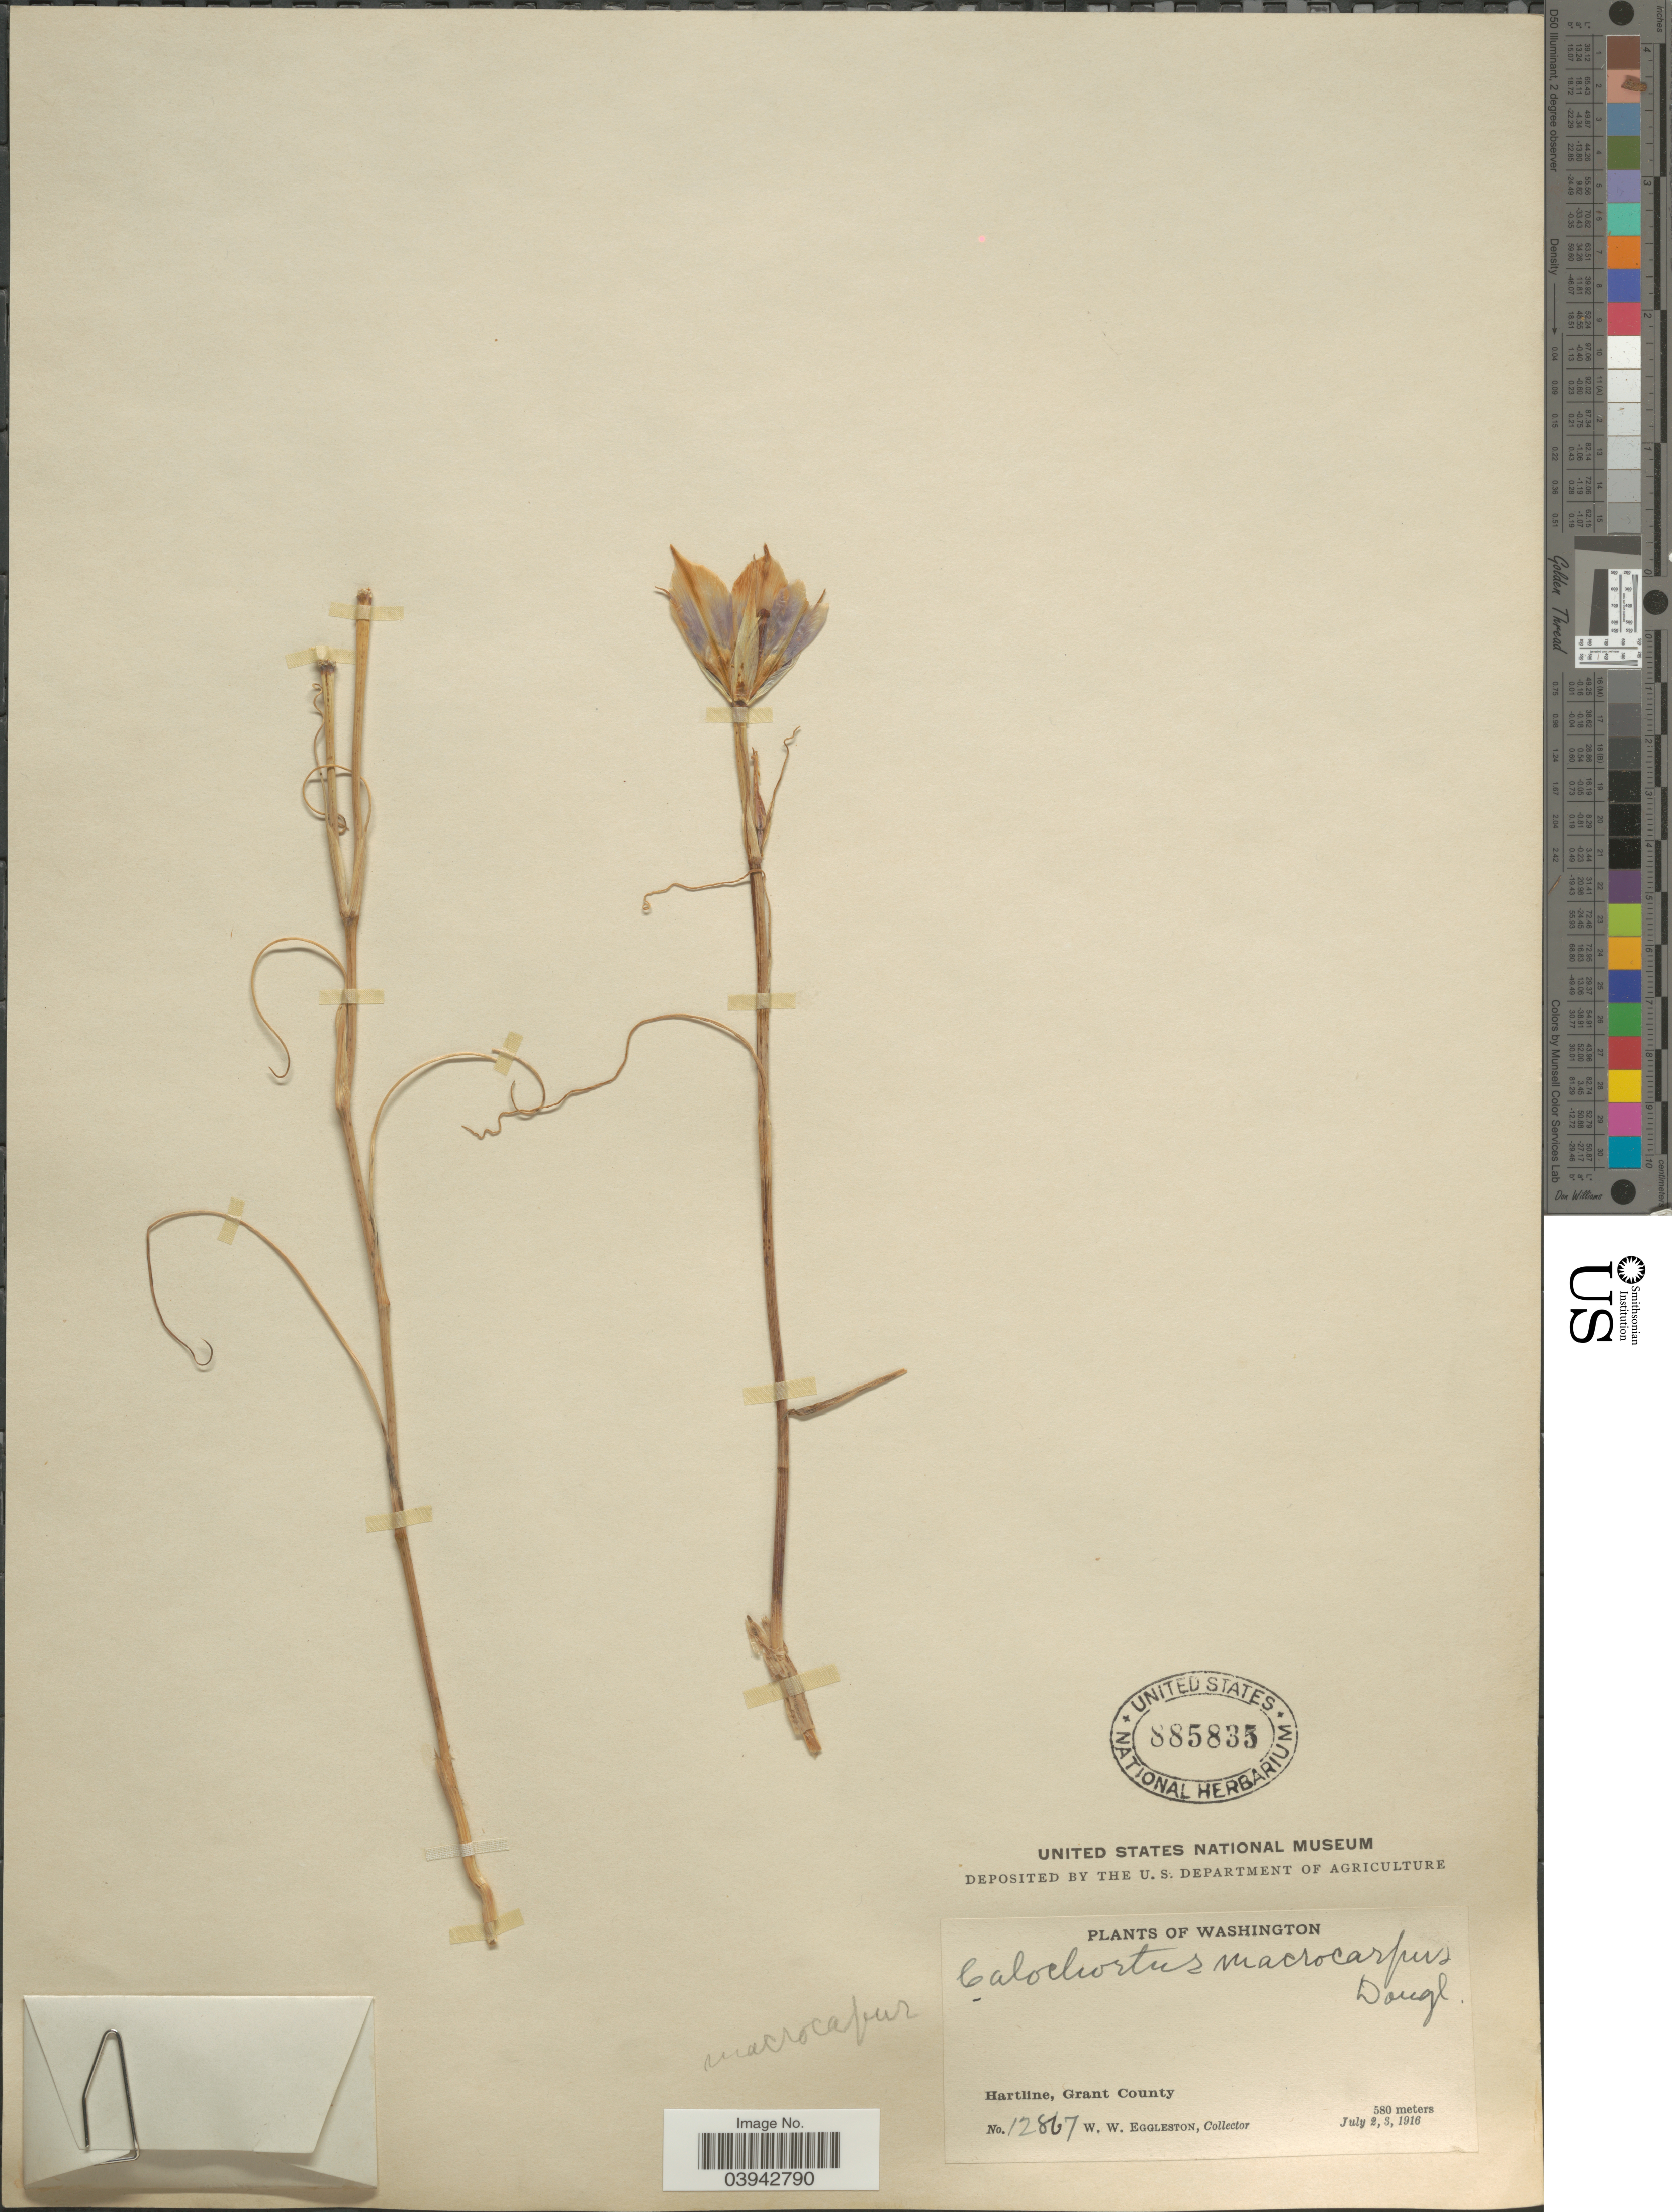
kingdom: Plantae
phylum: Tracheophyta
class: Liliopsida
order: Liliales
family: Liliaceae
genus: Calochortus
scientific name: Calochortus macrocarpus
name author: Douglas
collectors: W. W. Eggleston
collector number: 12867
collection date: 1916-07-02/1916-07-03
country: United States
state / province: Washington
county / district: Grant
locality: Hartline, Grant County.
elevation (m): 580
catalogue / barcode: US 885835